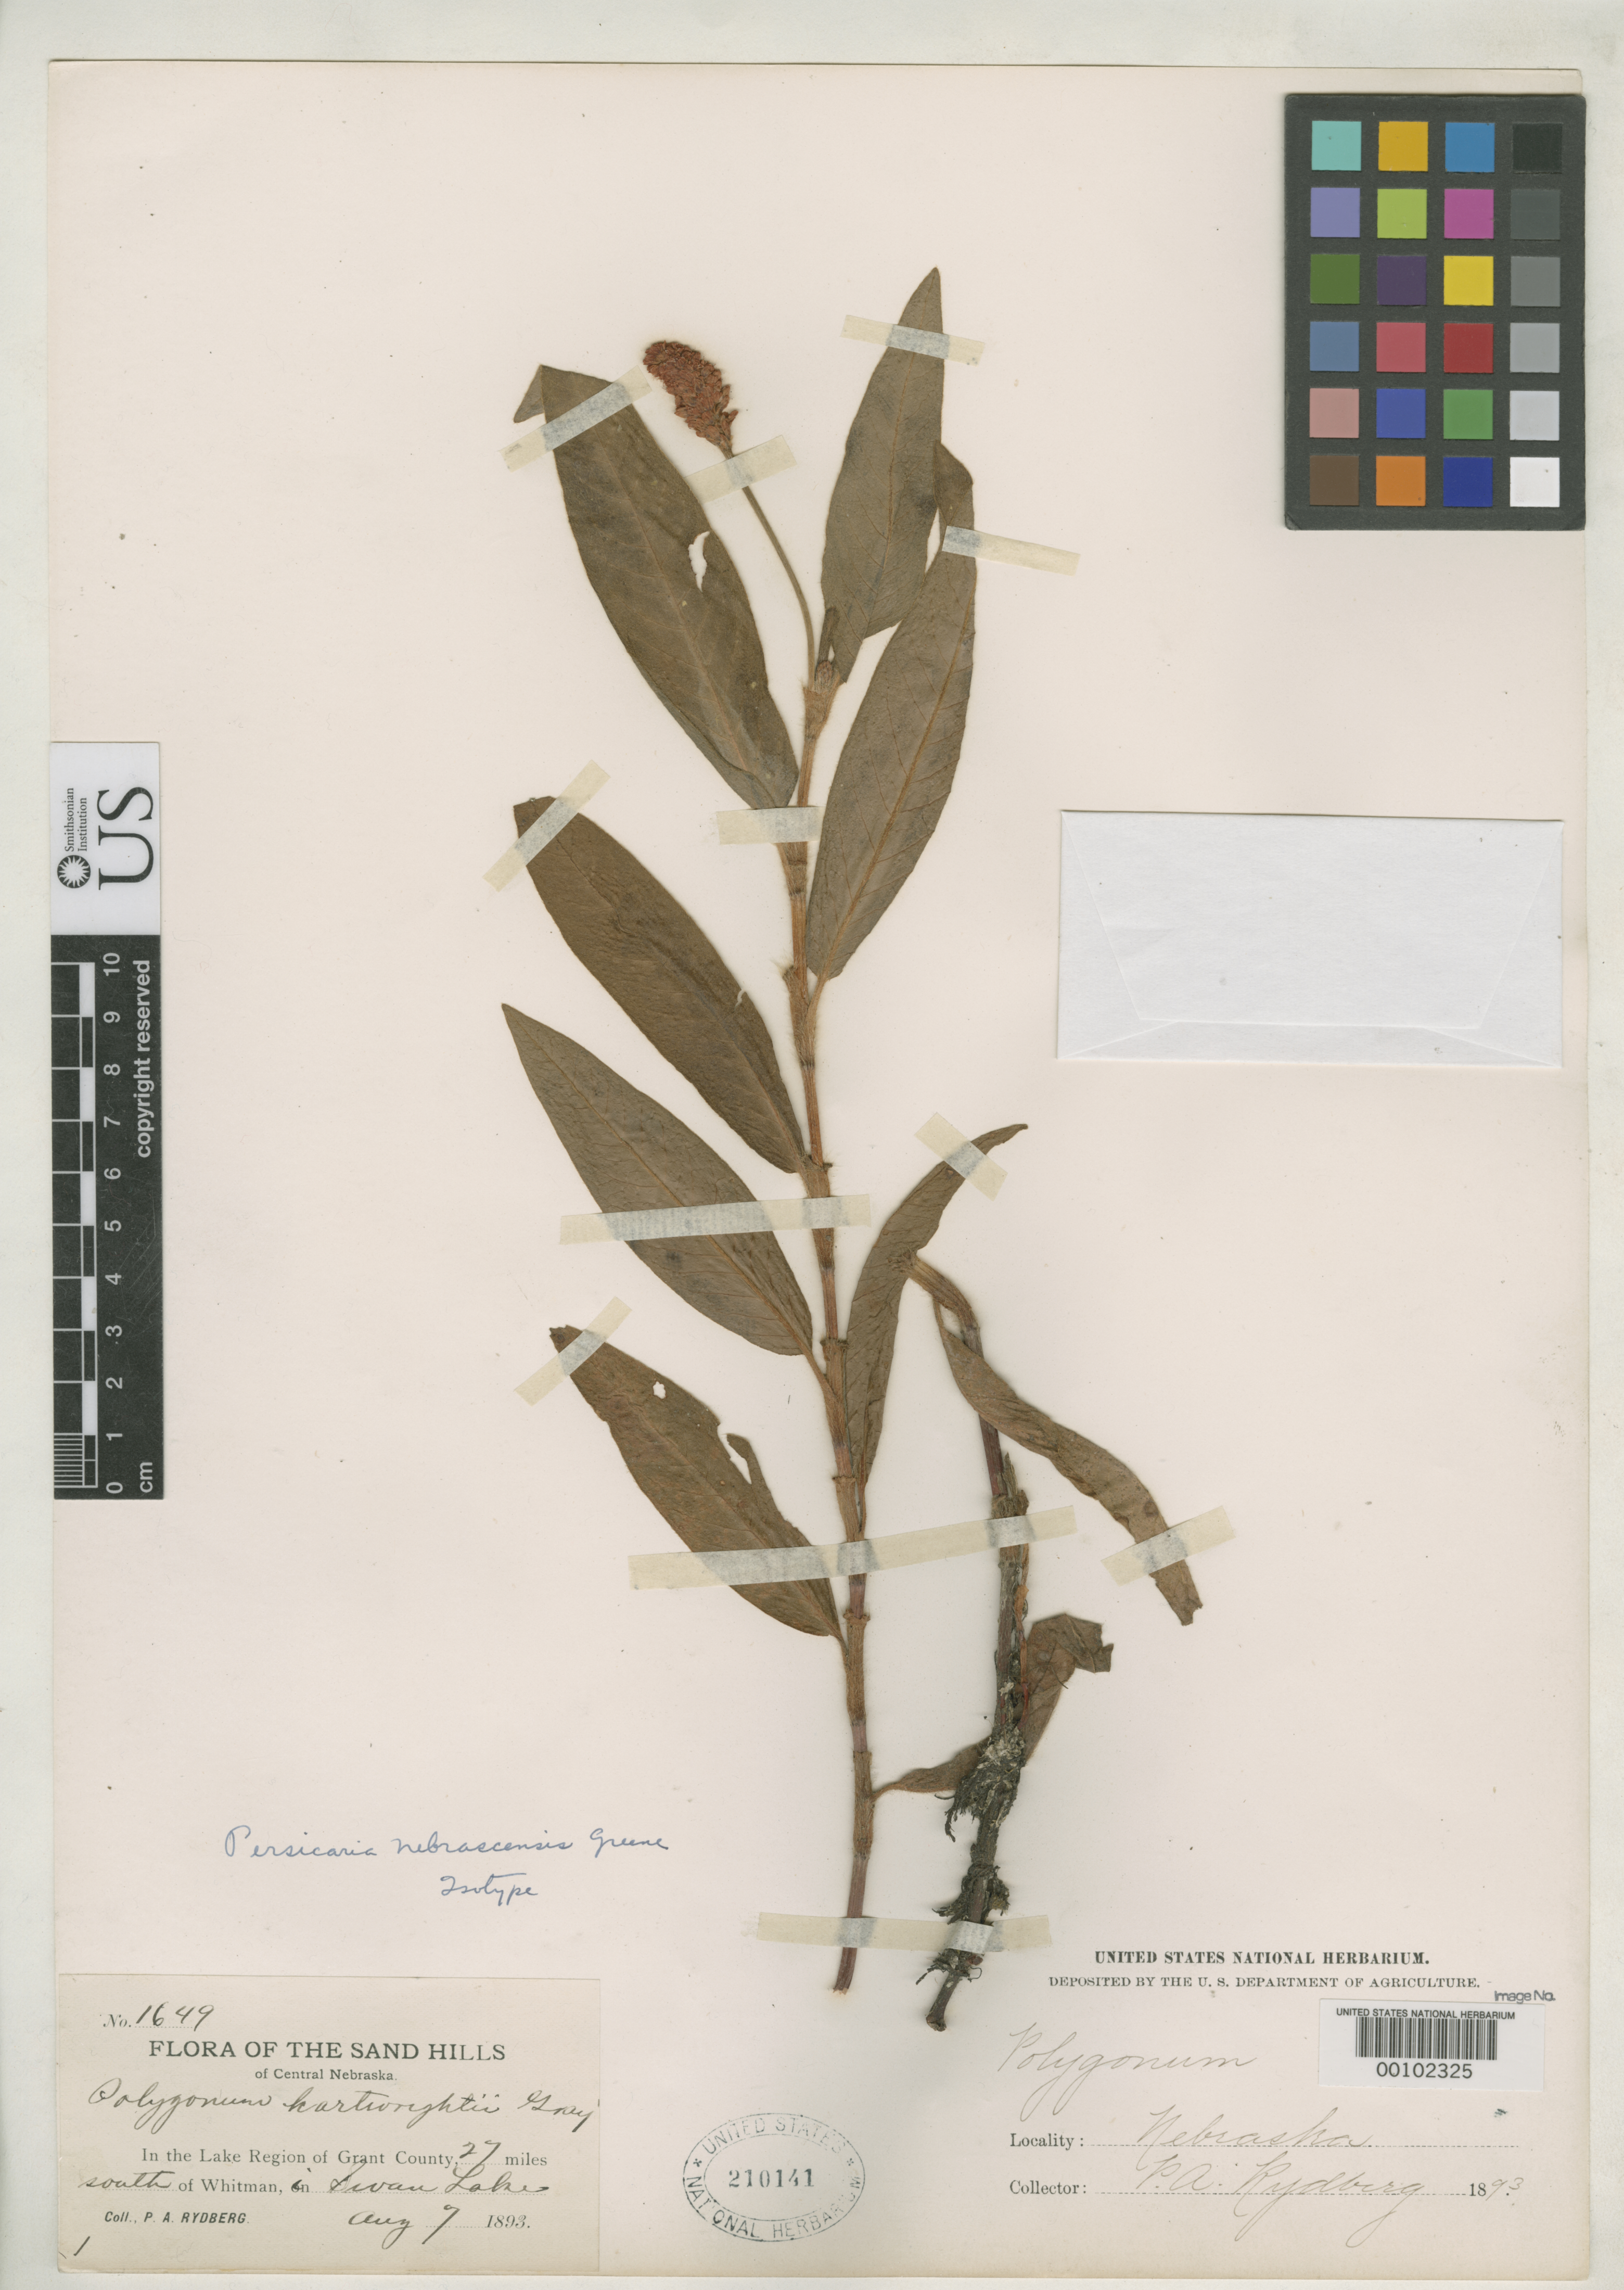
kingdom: Plantae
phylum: Tracheophyta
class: Magnoliopsida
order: Caryophyllales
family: Polygonaceae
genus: Persicaria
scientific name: Persicaria nebrascensis Greene, nom. inval.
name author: Greene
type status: Type Collection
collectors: P. A. Rydberg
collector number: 1649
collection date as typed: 07 Aug 1893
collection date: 1893-08-07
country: United States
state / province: Nebraska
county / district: Grant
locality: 27 miles S of Whitman.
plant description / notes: "Persicaria nebrascensis" a provisional name; not validly published.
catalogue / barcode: US 210141